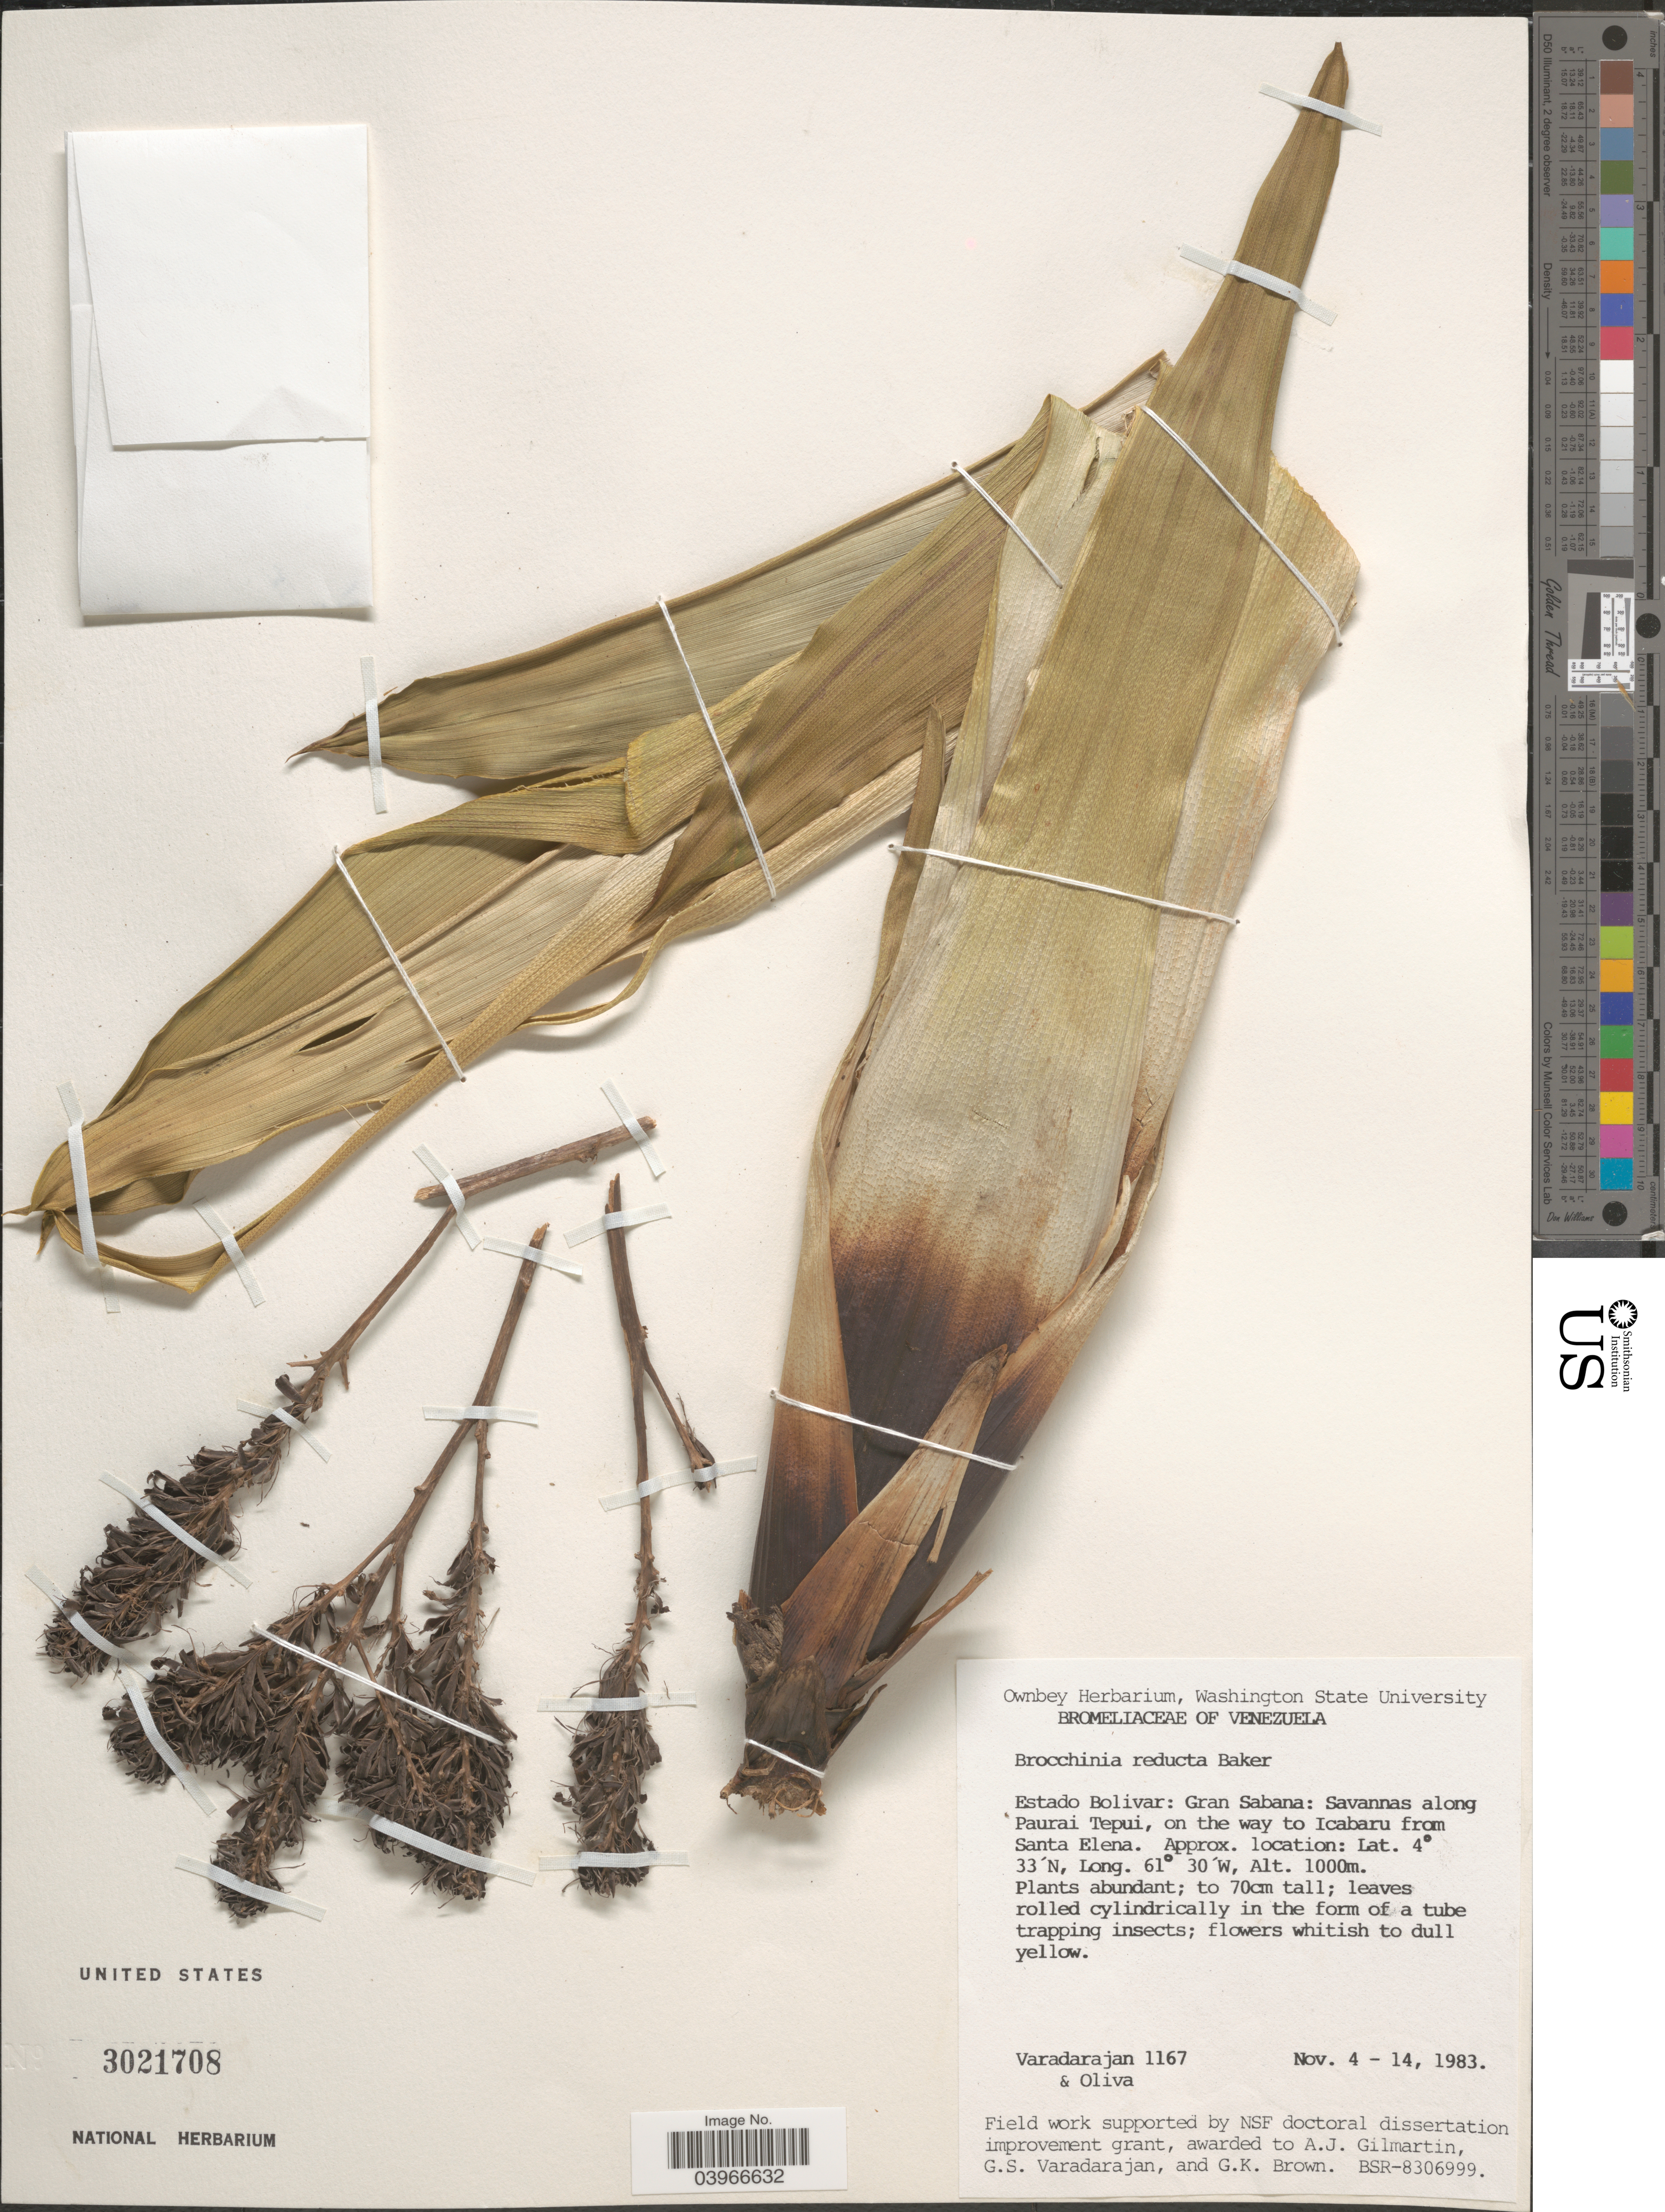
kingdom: Plantae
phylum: Tracheophyta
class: Liliopsida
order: Poales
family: Bromeliaceae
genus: Brocchinia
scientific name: Brocchinia reducta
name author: Baker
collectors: Varadarajan, -- & -. Oliva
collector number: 1167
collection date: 1983-11-04/1983-11-14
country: Venezuela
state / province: Bolivar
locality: Gran Sabana: Savannas along Paurai Tepui, on the way to Icabaru from Santa Elena.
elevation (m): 1000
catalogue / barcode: US 3021708